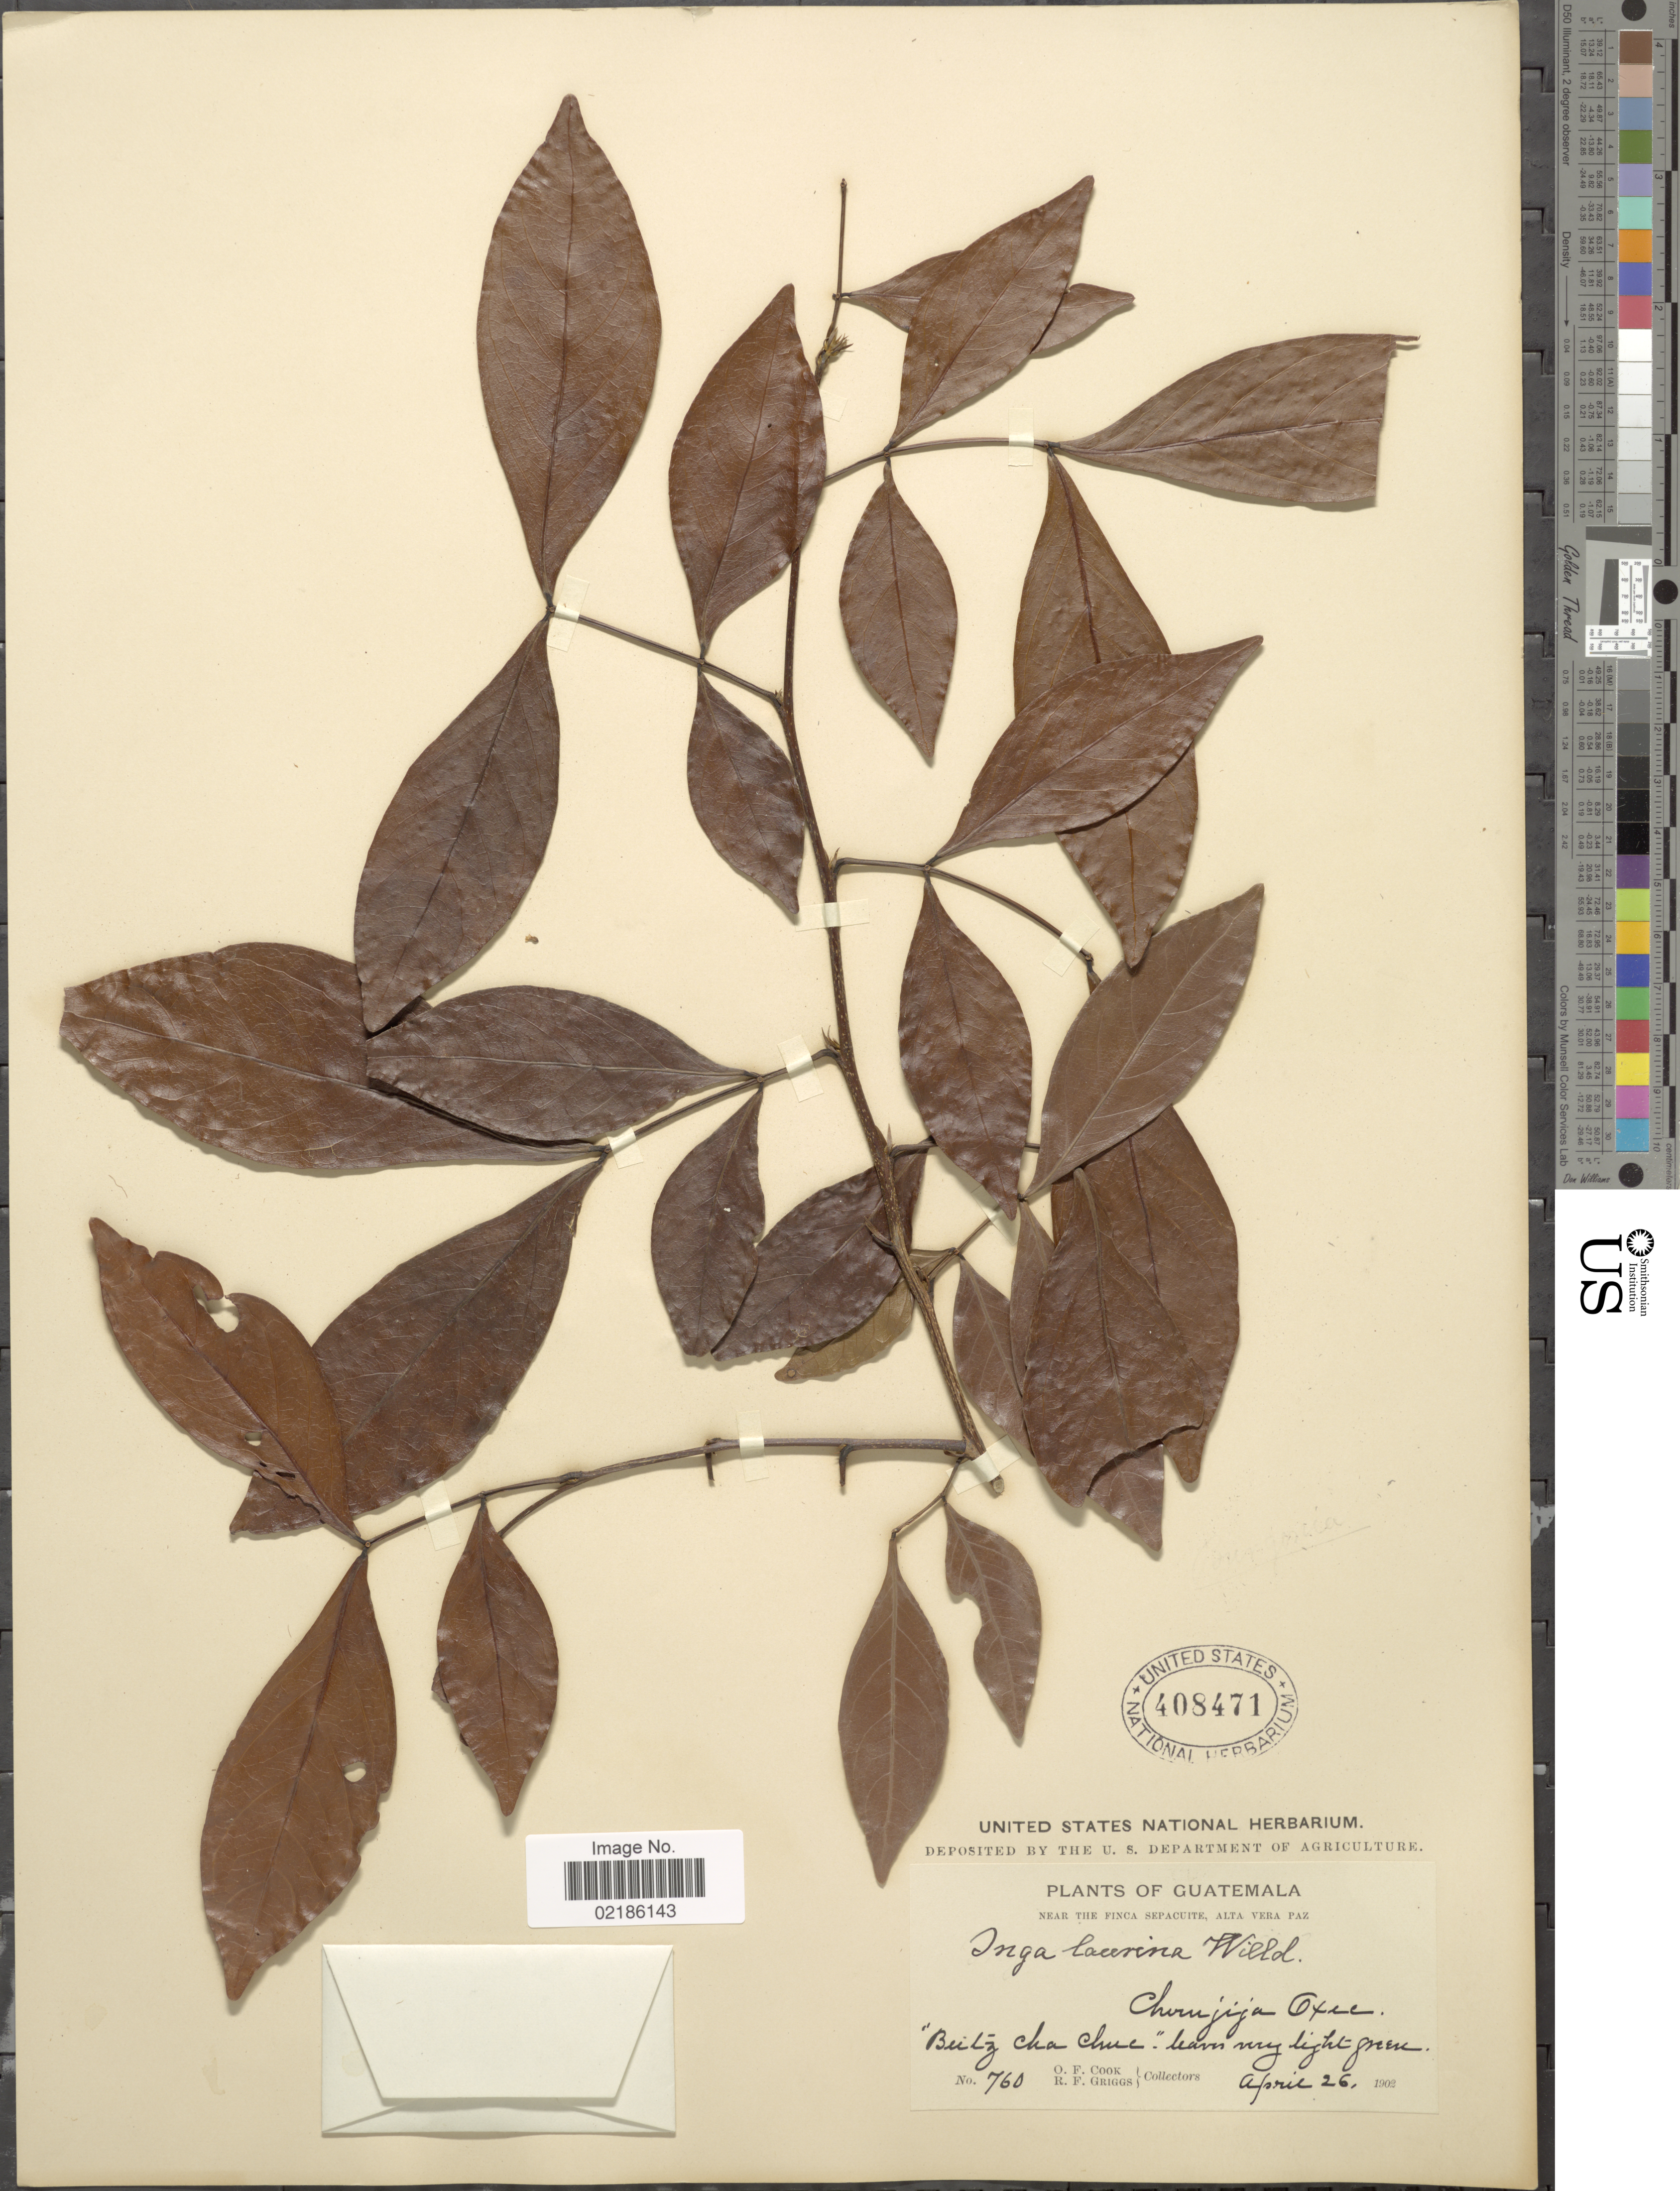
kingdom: Plantae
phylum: Tracheophyta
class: Magnoliopsida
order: Fabales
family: Fabaceae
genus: Inga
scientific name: Inga laurina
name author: (Sw.) Willd.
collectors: O. F. Cook & R. F. Griggs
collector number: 760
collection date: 1902-04-26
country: Guatemala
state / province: Alta Verapaz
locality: Near the Finca Sepacuite, Alta Vera Paz. Cherujija Oxec.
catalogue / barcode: US 408471